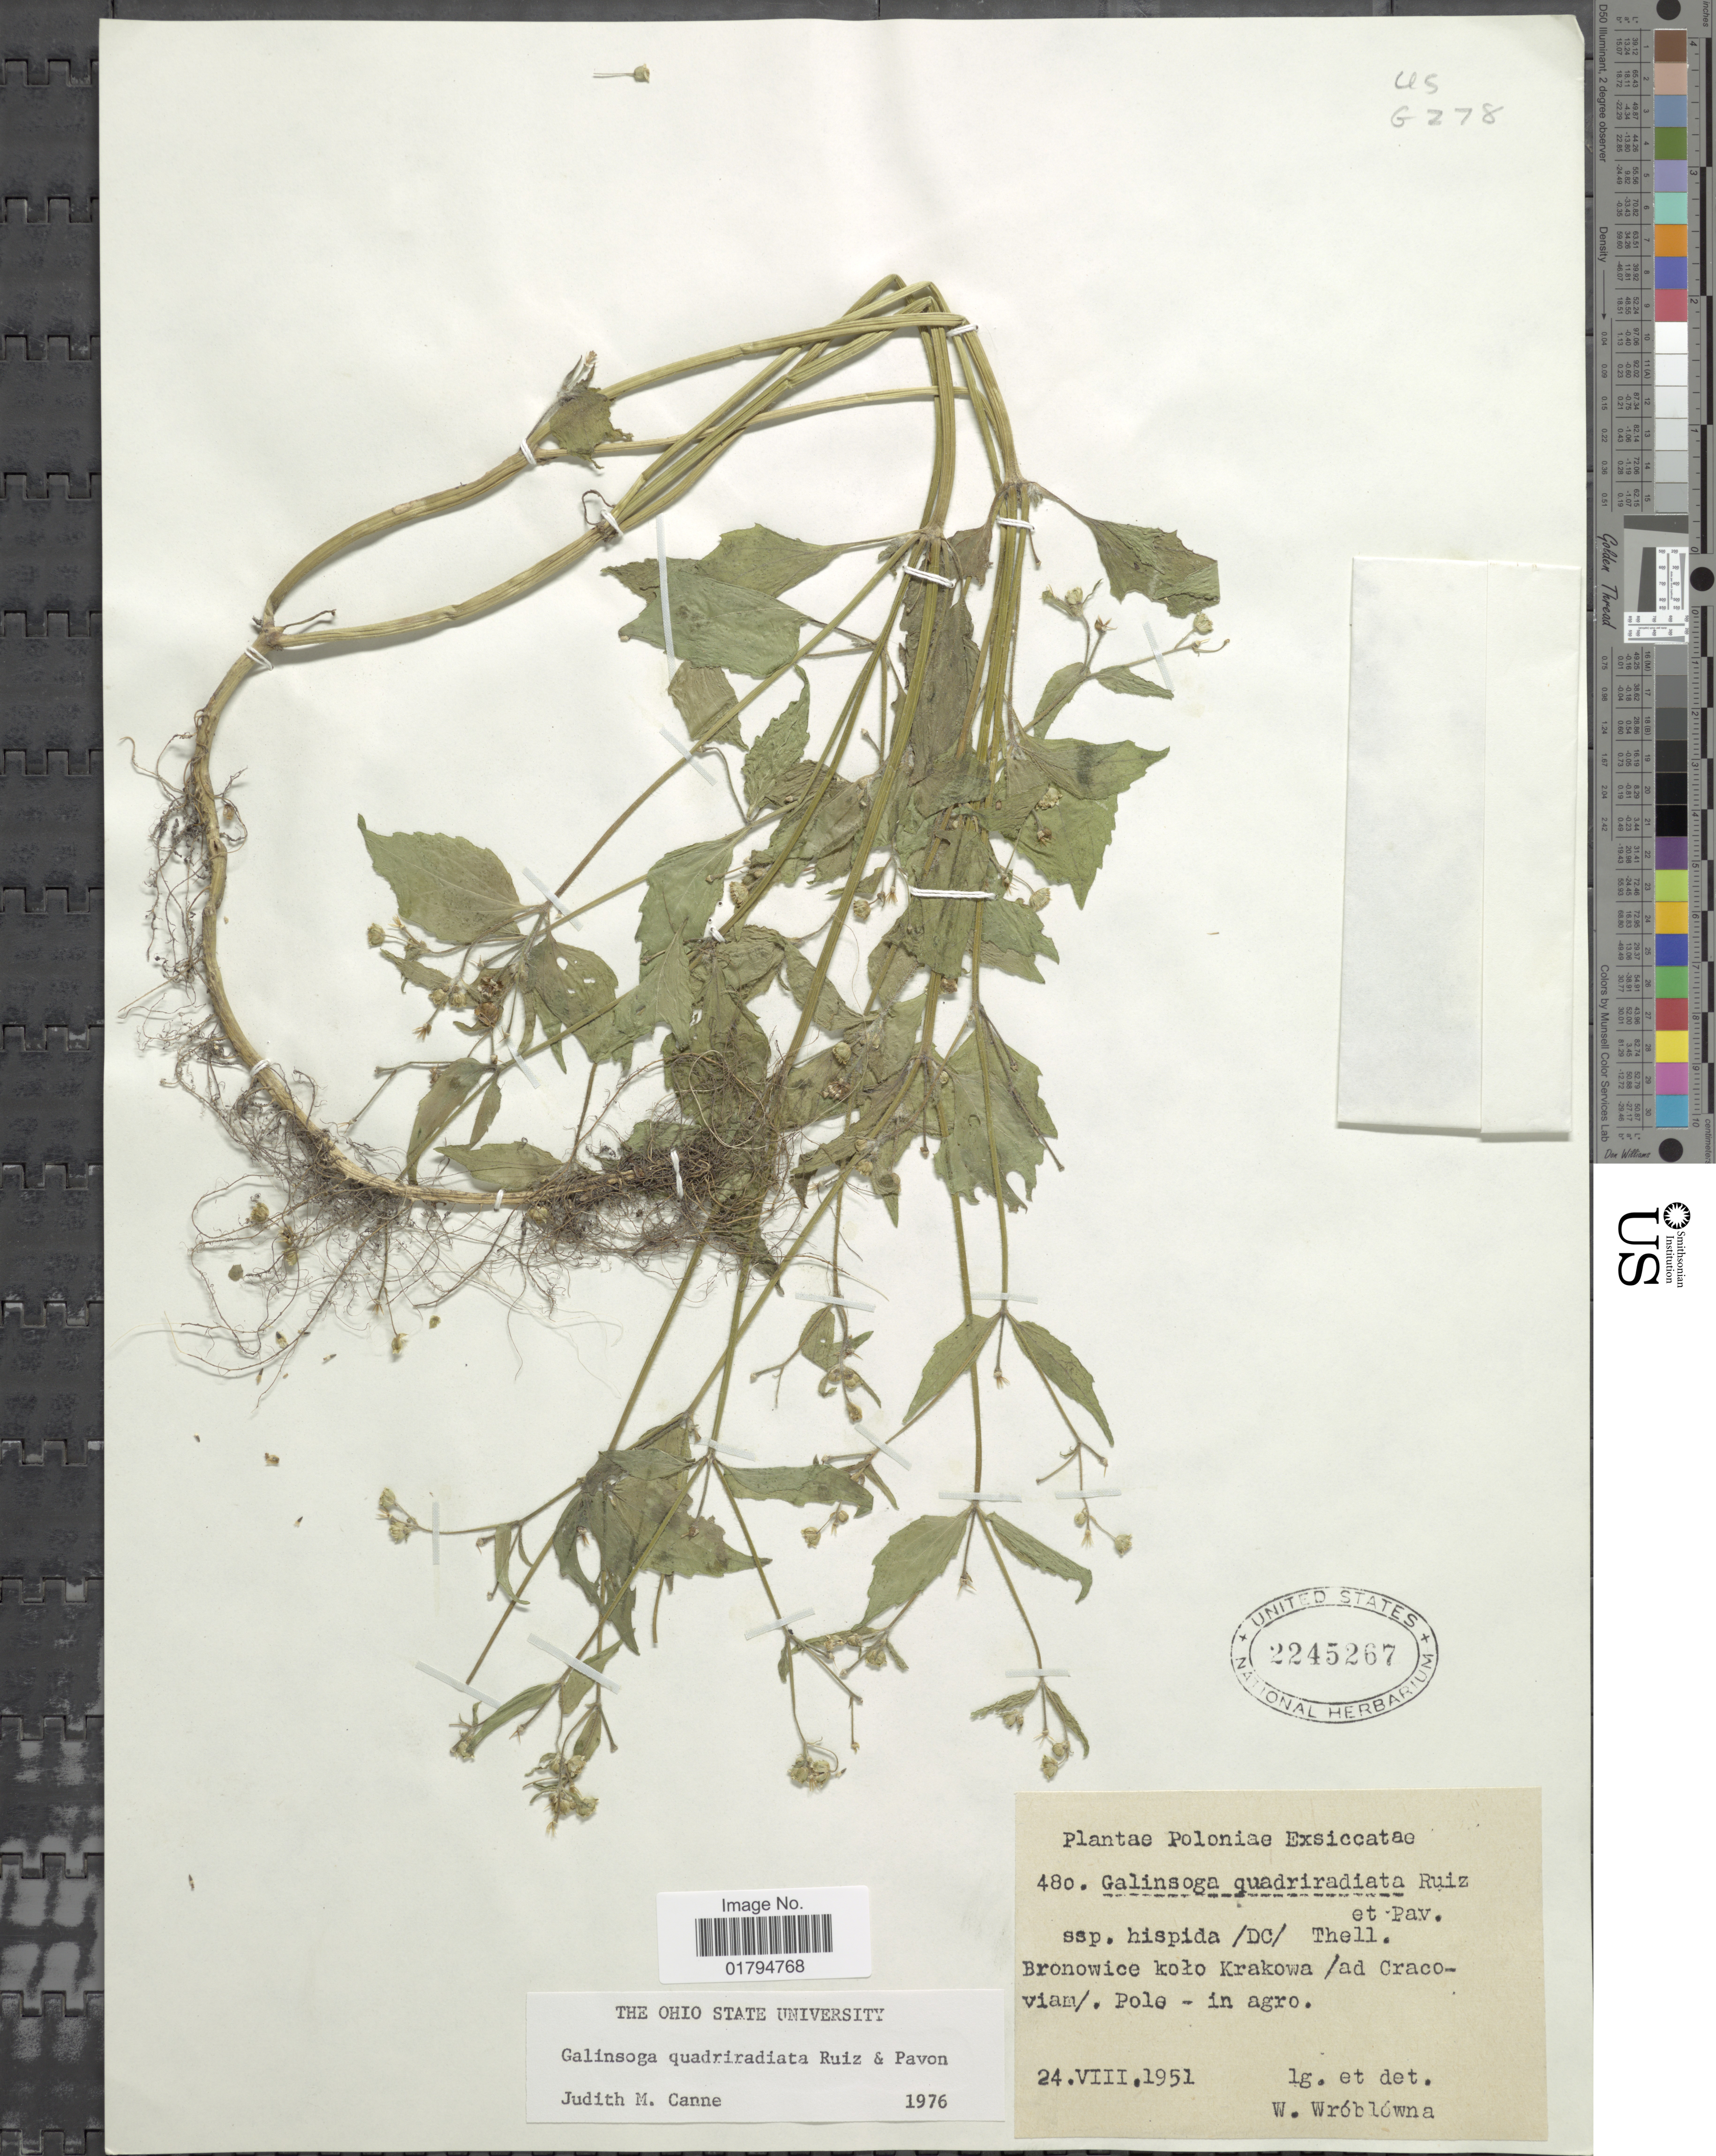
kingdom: Plantae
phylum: Tracheophyta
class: Magnoliopsida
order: Asterales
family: Asteraceae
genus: Galinsoga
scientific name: Galinsoga quadriradiata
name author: Ruiz & Pav.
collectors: W. Wróblówna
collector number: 480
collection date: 1951-08-24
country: Poland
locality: Bronowice kolo Krakowa/ ad Cracovian/ Pole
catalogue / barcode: US 2245267